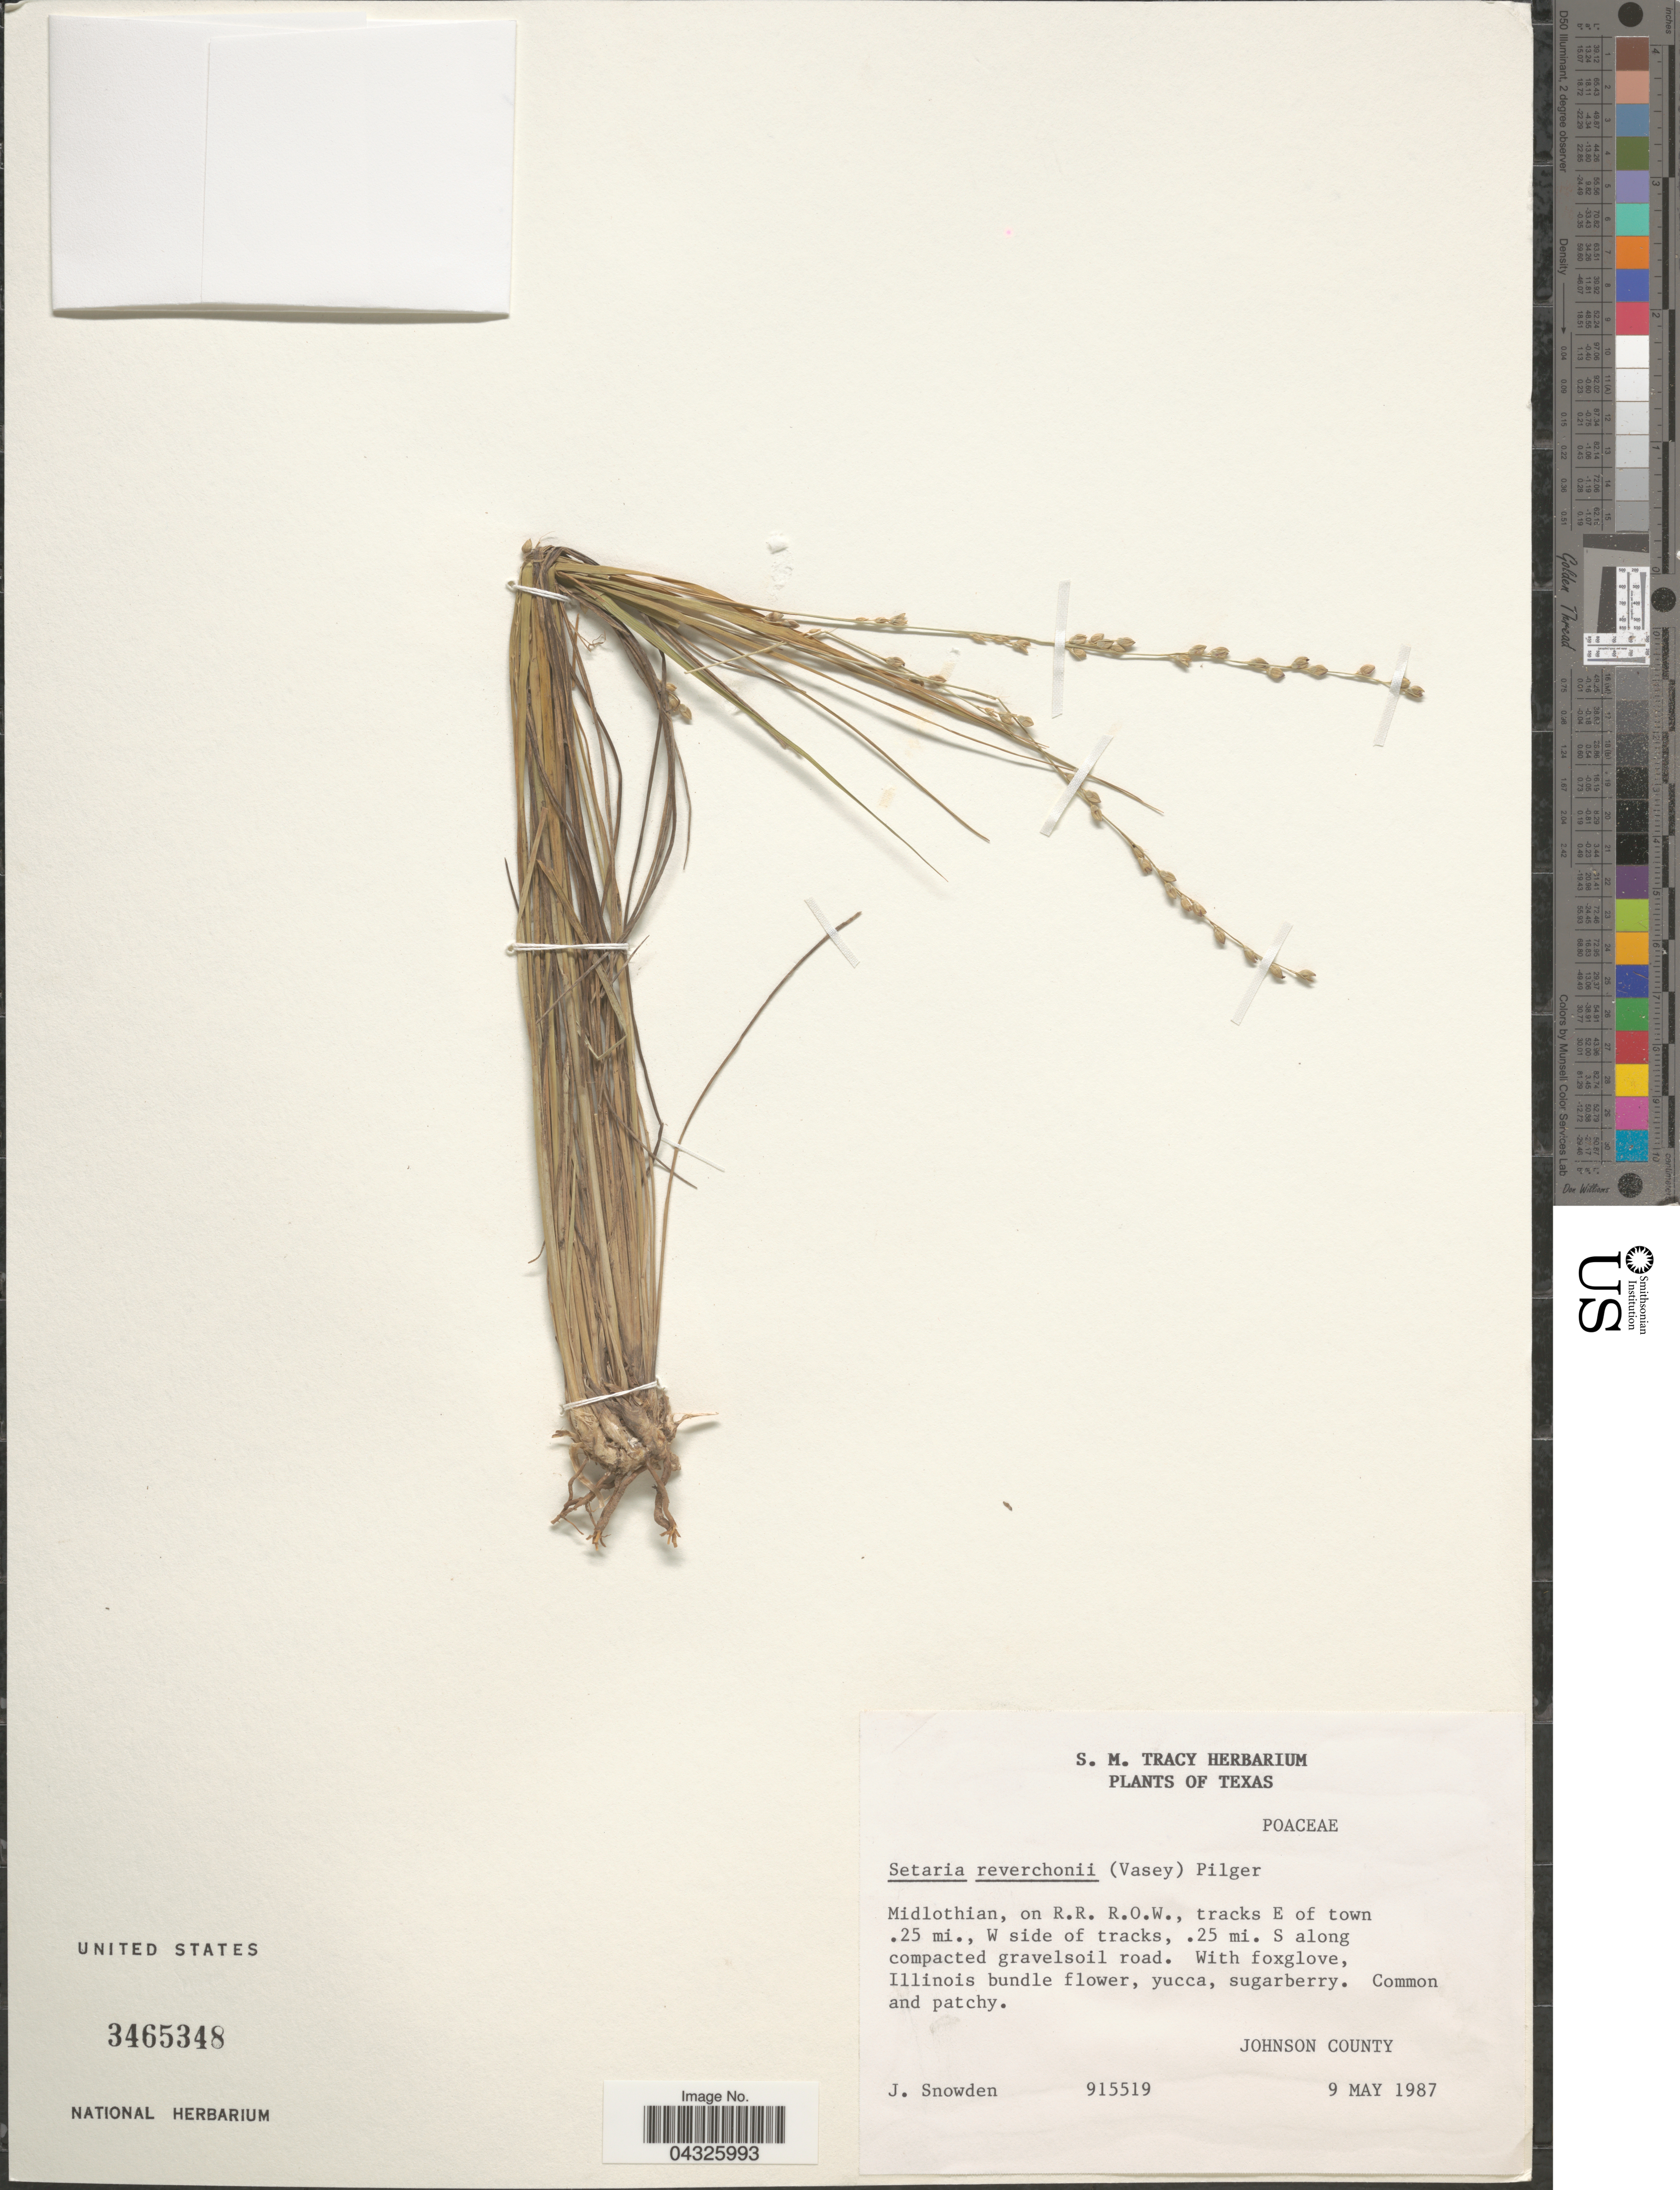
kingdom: Plantae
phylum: Tracheophyta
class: Liliopsida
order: Poales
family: Poaceae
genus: Setaria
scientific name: Setaria reverchonii subsp. firmula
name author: (Hitchc. & Chase) W.E. Fox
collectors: J. Snowden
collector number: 915519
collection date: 1987-05-09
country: United States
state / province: Texas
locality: Midlothian, on R.R. R.O.W., tracks E of town .25 mi., W side of tracks, .25 mi. S along compacted gravelsoil road. Johnson County.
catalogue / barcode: US 3465348